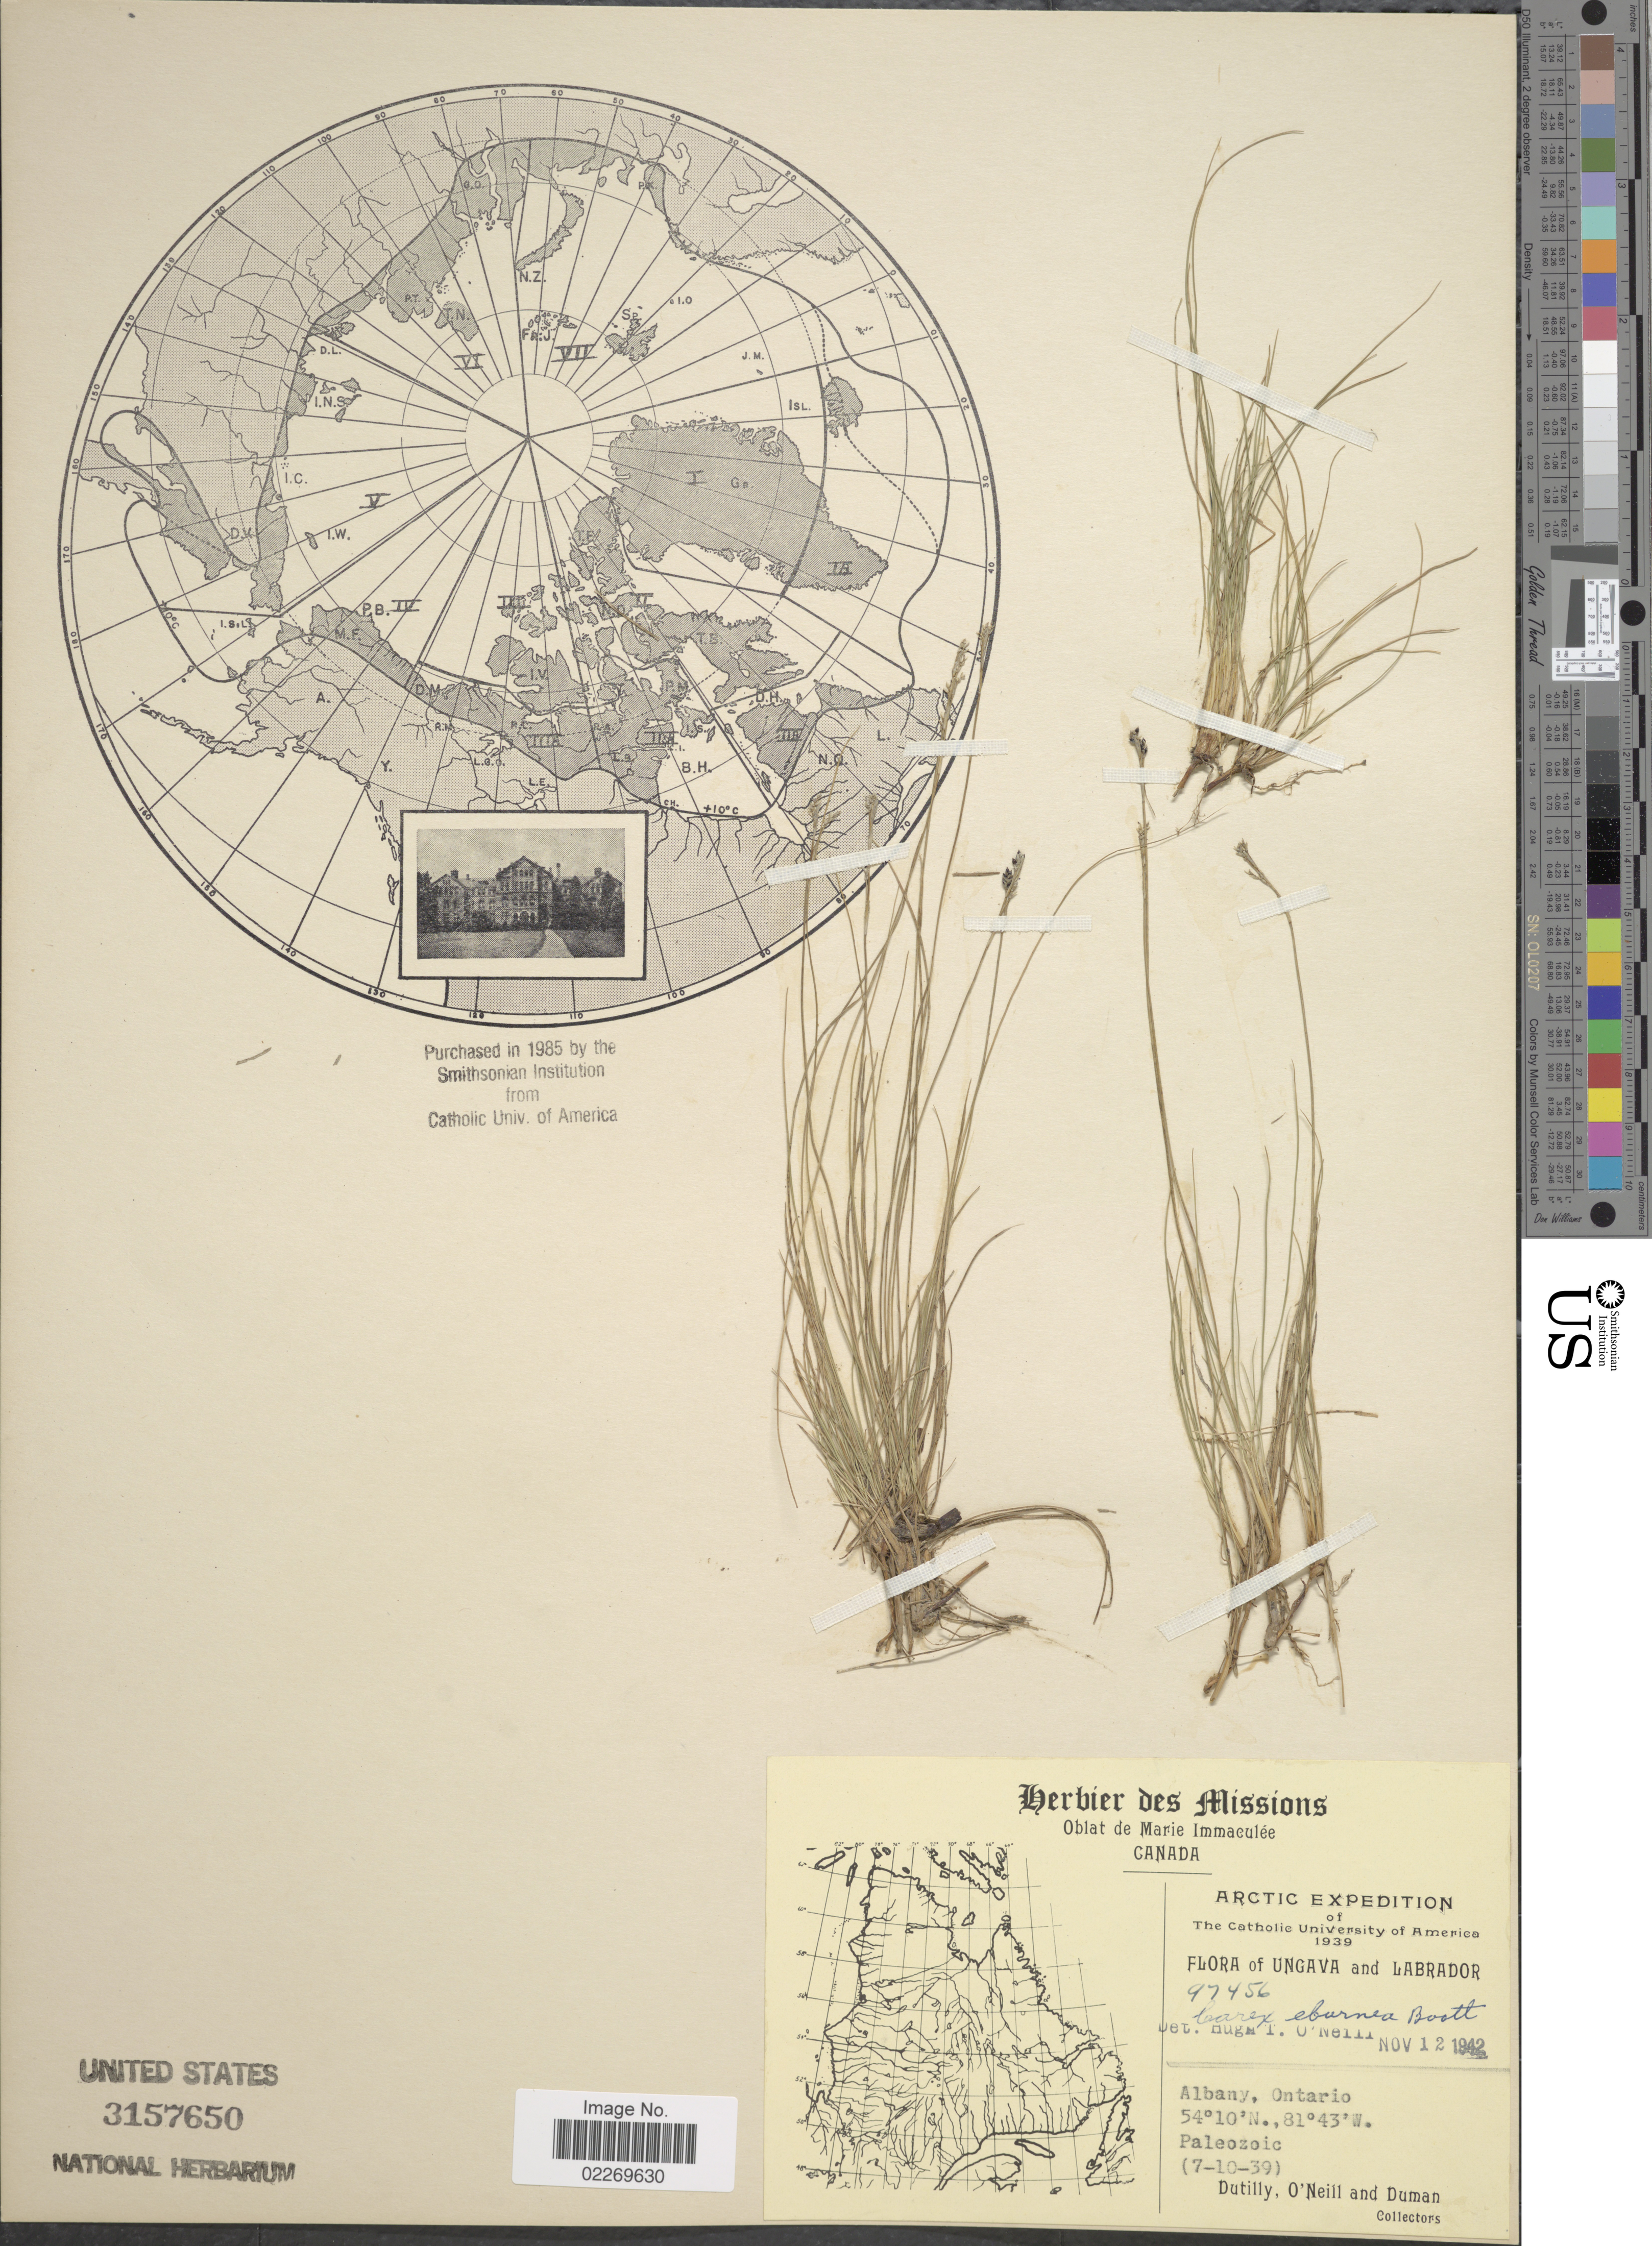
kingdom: Plantae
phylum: Tracheophyta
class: Liliopsida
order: Poales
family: Cyperaceae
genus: Carex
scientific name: Carex eburnea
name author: Boott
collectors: -. Dutilly, O' Neill & -. Duman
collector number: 97456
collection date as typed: Transcribed d/m/y: 10/7/39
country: Canada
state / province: Ontario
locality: Ungava and Labrador, Albany, Paleozoic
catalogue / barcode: US 3157650